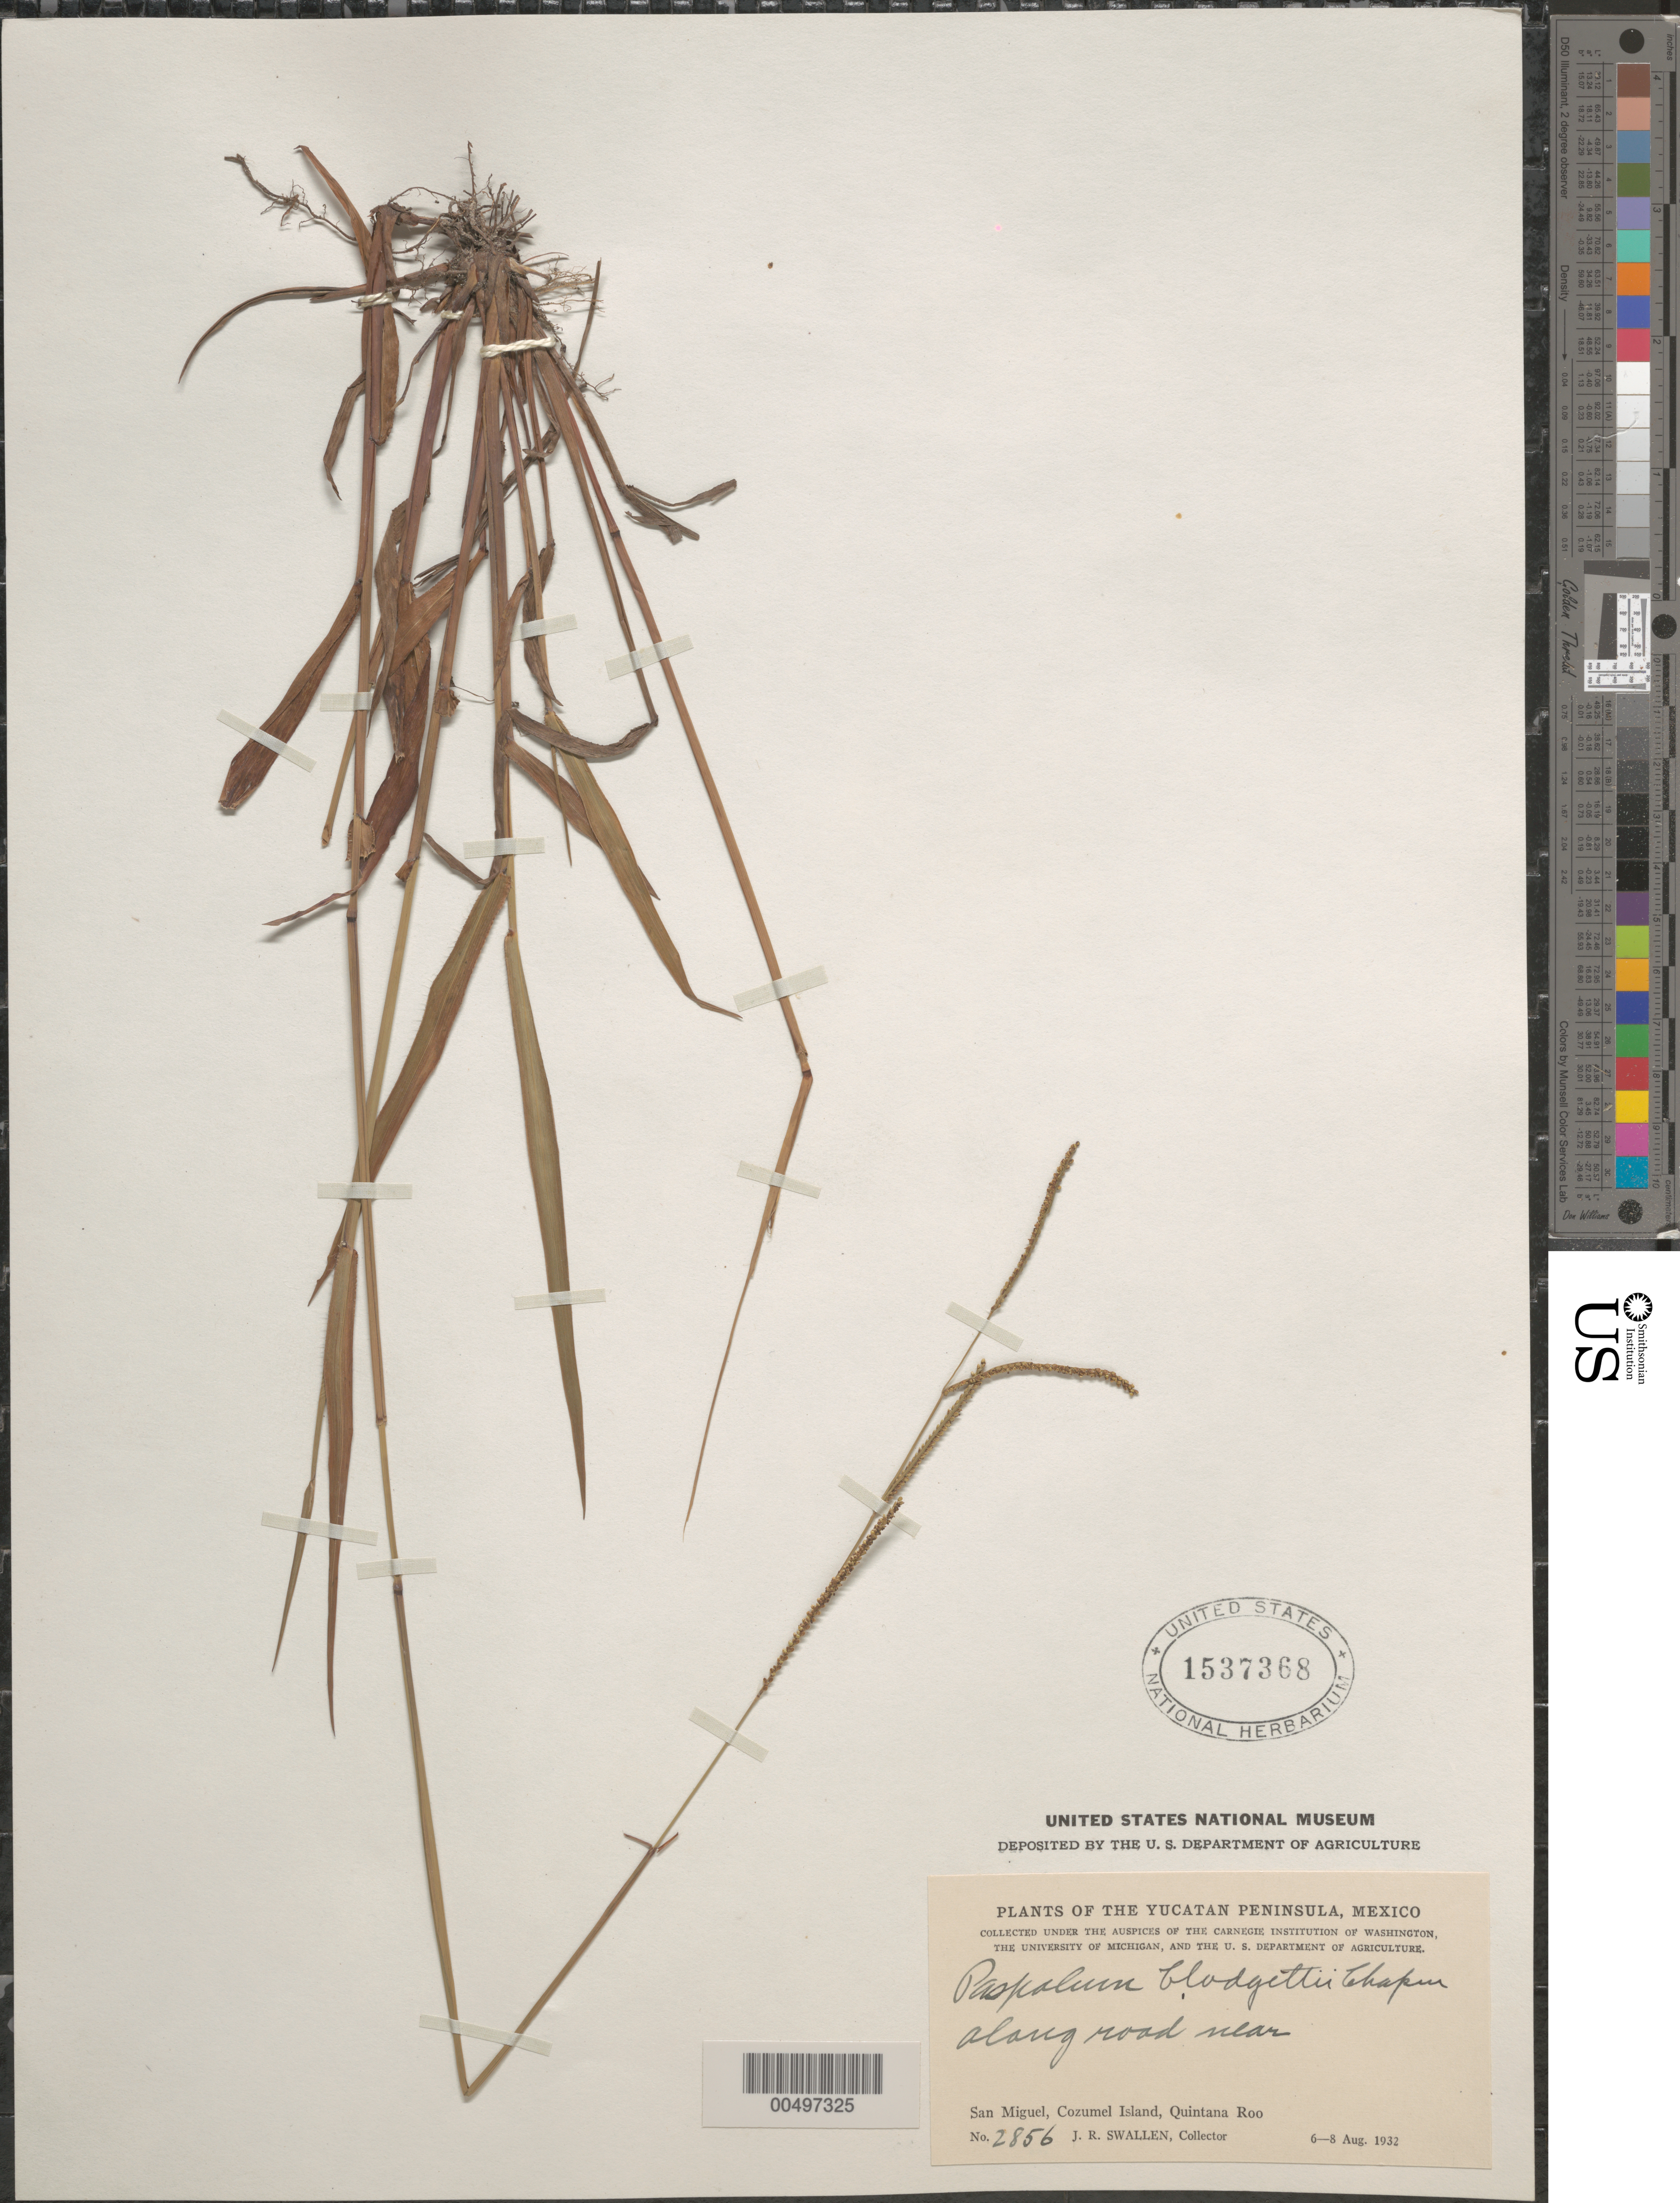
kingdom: Plantae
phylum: Tracheophyta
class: Liliopsida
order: Poales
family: Poaceae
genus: Paspalum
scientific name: Paspalum blodgettii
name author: Chapm.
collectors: J. R. Swallen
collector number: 2856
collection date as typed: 6 Aug 1932 to 8 Aug 1932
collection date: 1932-08-06/1932-08-08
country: Mexico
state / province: Quintana Roo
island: Cozumel Island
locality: Yucatan Peninsula, near San Miguel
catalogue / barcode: US 1537368